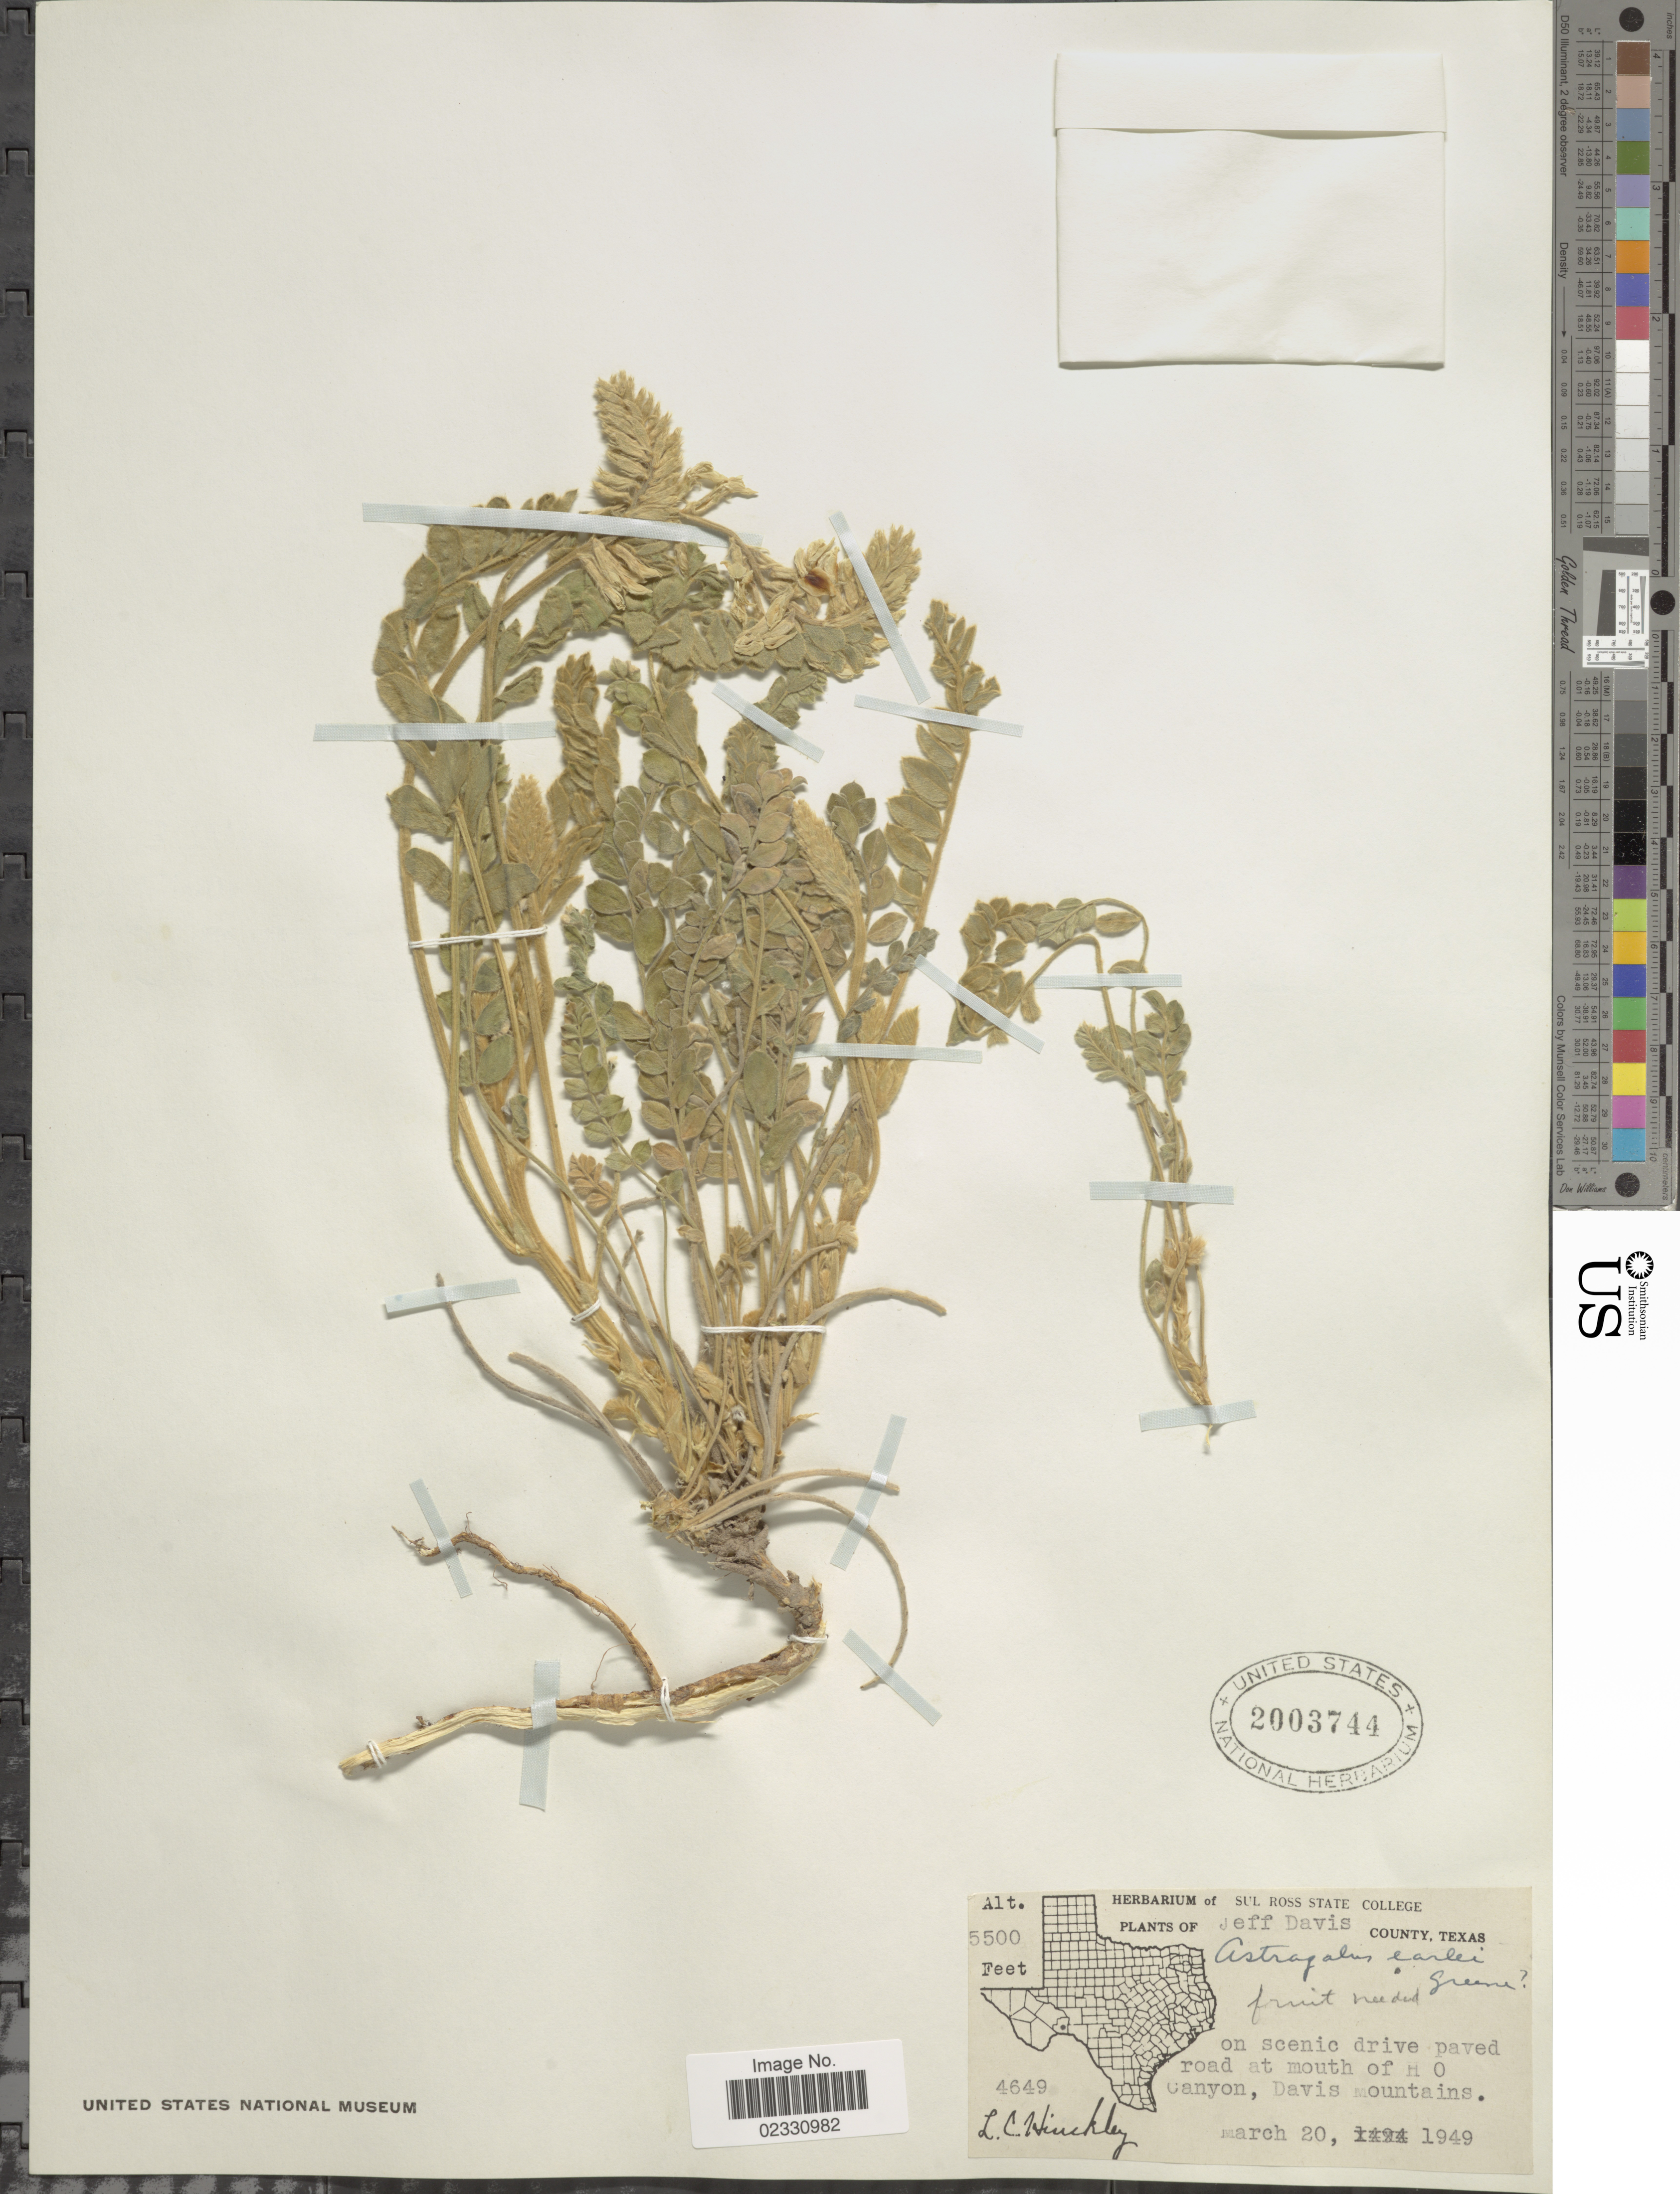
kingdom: Plantae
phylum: Tracheophyta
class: Magnoliopsida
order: Fabales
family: Fabaceae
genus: Astragalus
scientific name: Astragalus earlei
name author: Greene ex Rydb.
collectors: L. Hinckley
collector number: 4649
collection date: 1949-03-20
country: United States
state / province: Texas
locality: Jeff Davis County, on scenic drive paved road at mouth of H O Canyon, Davis Mountains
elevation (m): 1676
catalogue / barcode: US 2003744